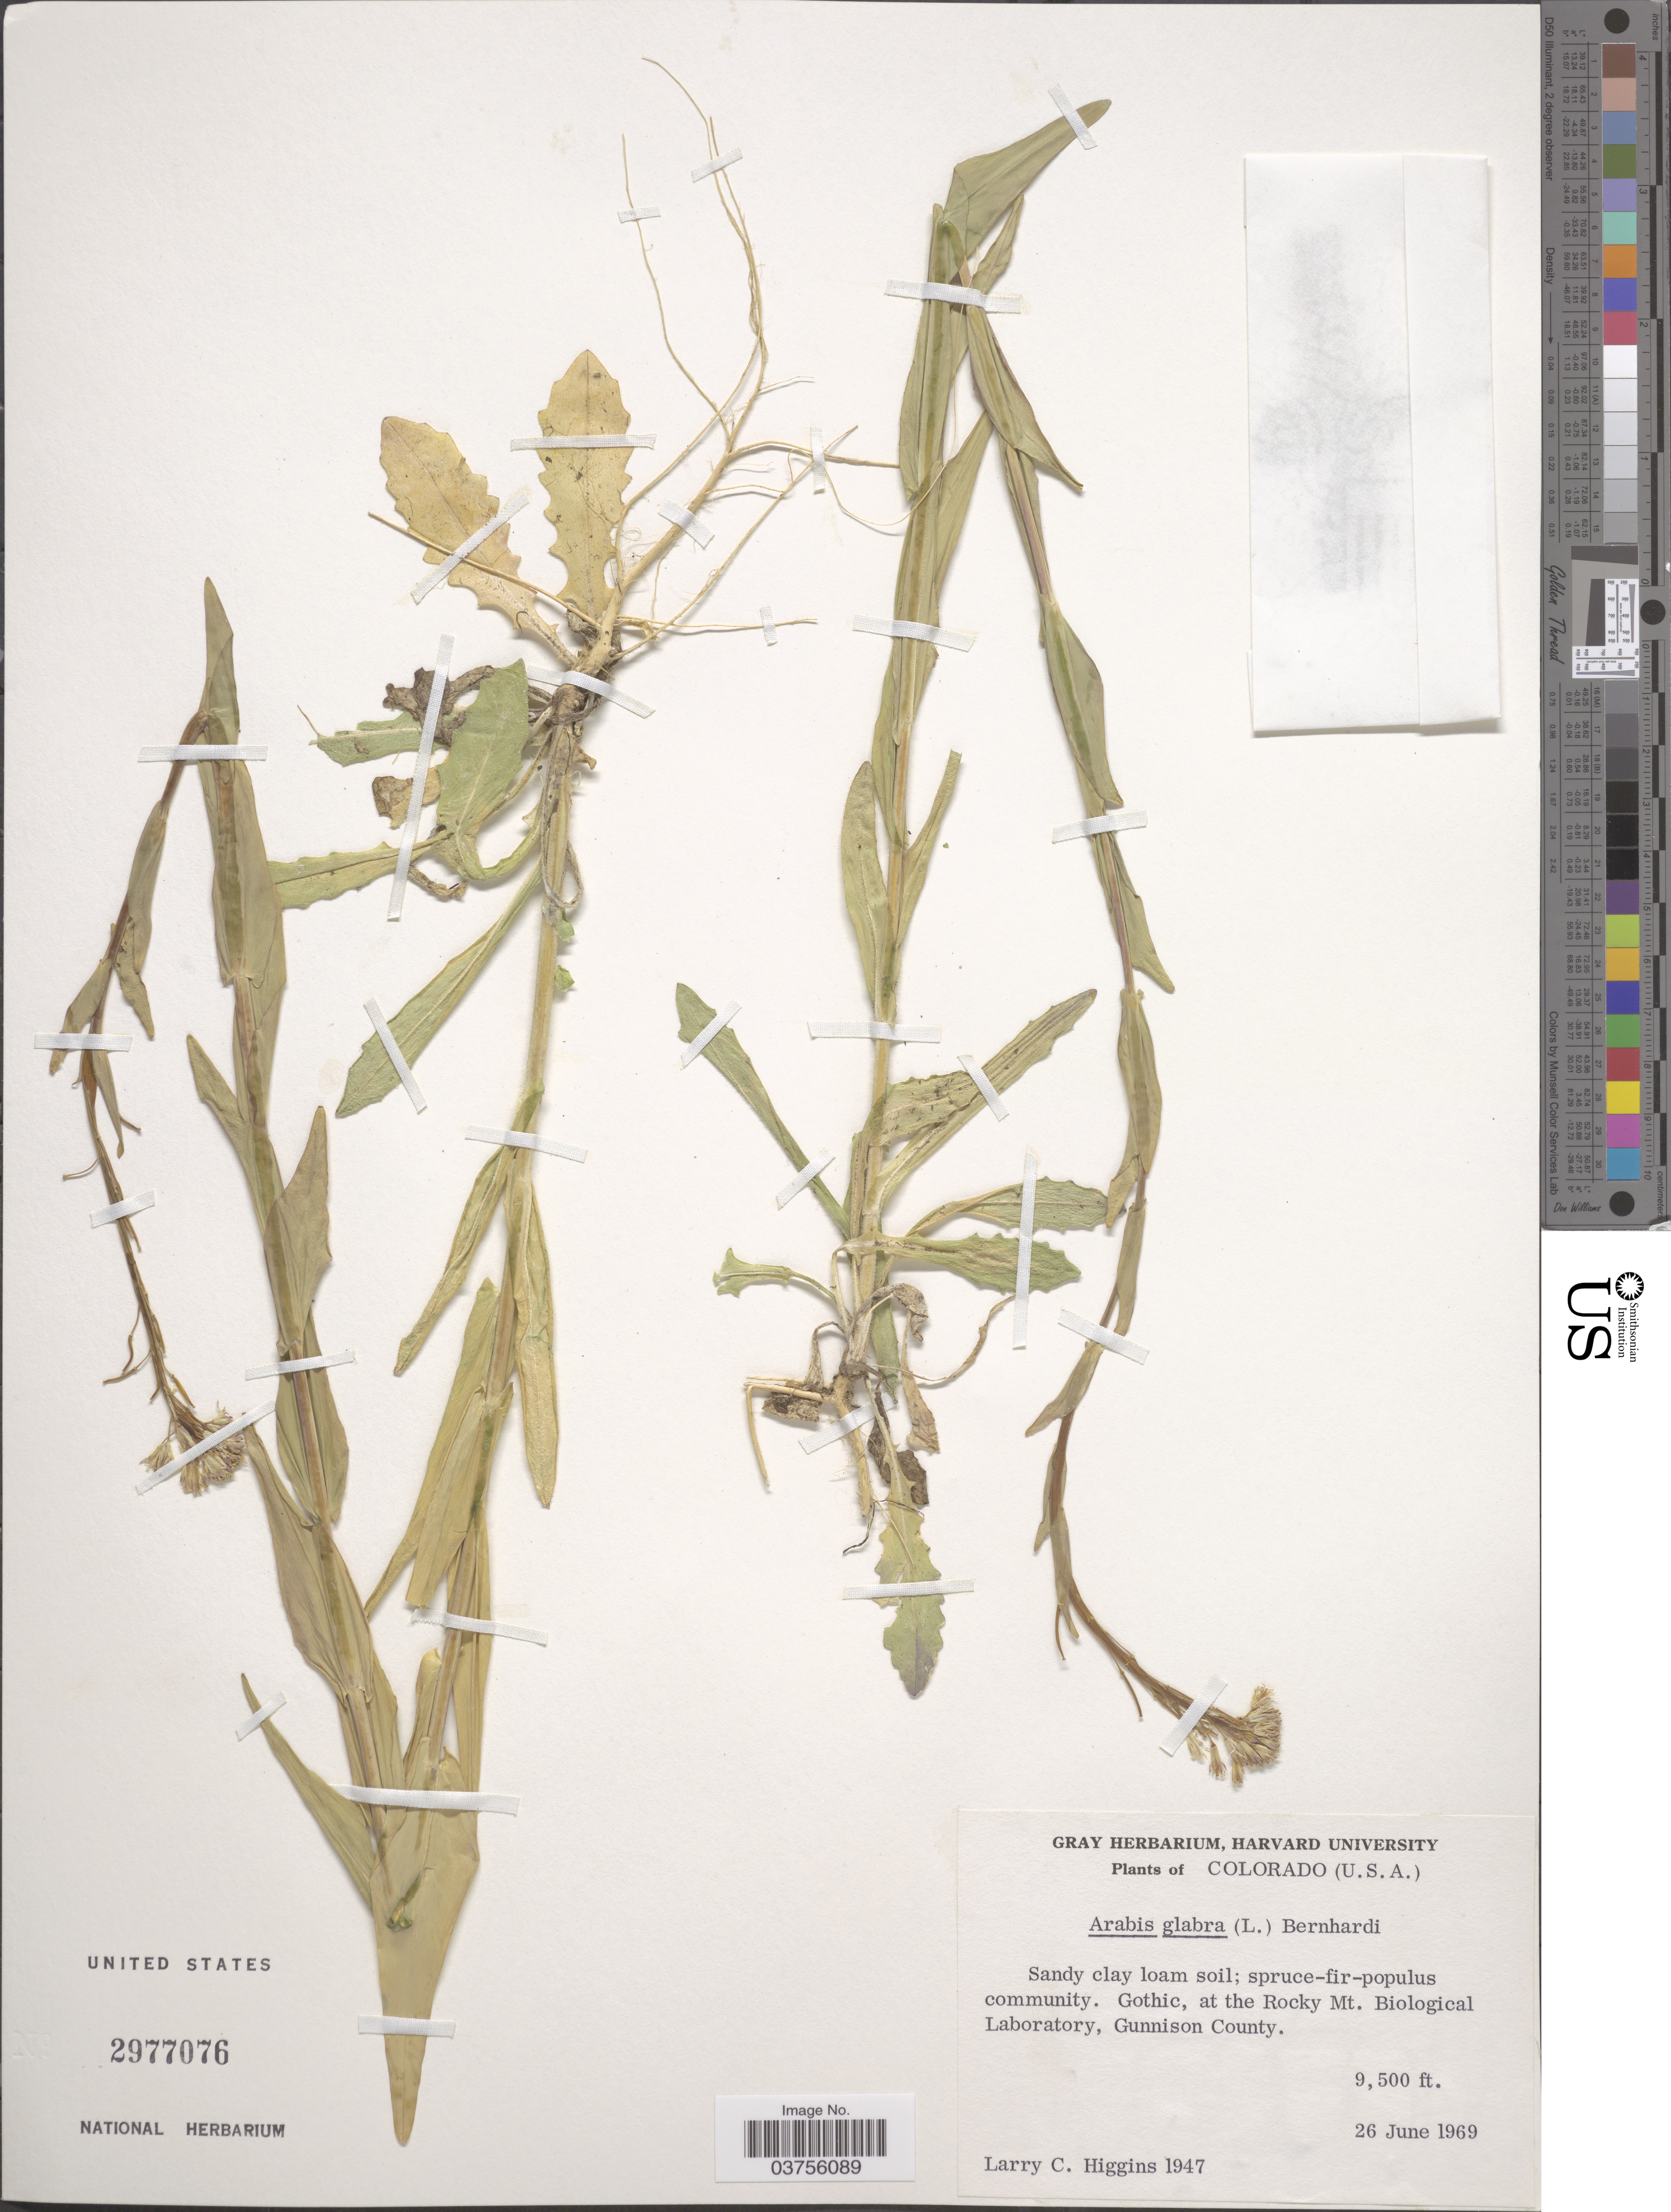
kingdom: Plantae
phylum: Tracheophyta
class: Magnoliopsida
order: Brassicales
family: Brassicaceae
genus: Turritis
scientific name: Turritis glabra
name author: L.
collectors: L. Higgins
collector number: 1947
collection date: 1969-06-26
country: United States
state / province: Colorado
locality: Gothic, at the Rocky Mt. Biological Laboratory, Gunnison County.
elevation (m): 2896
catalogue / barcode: US 2977076